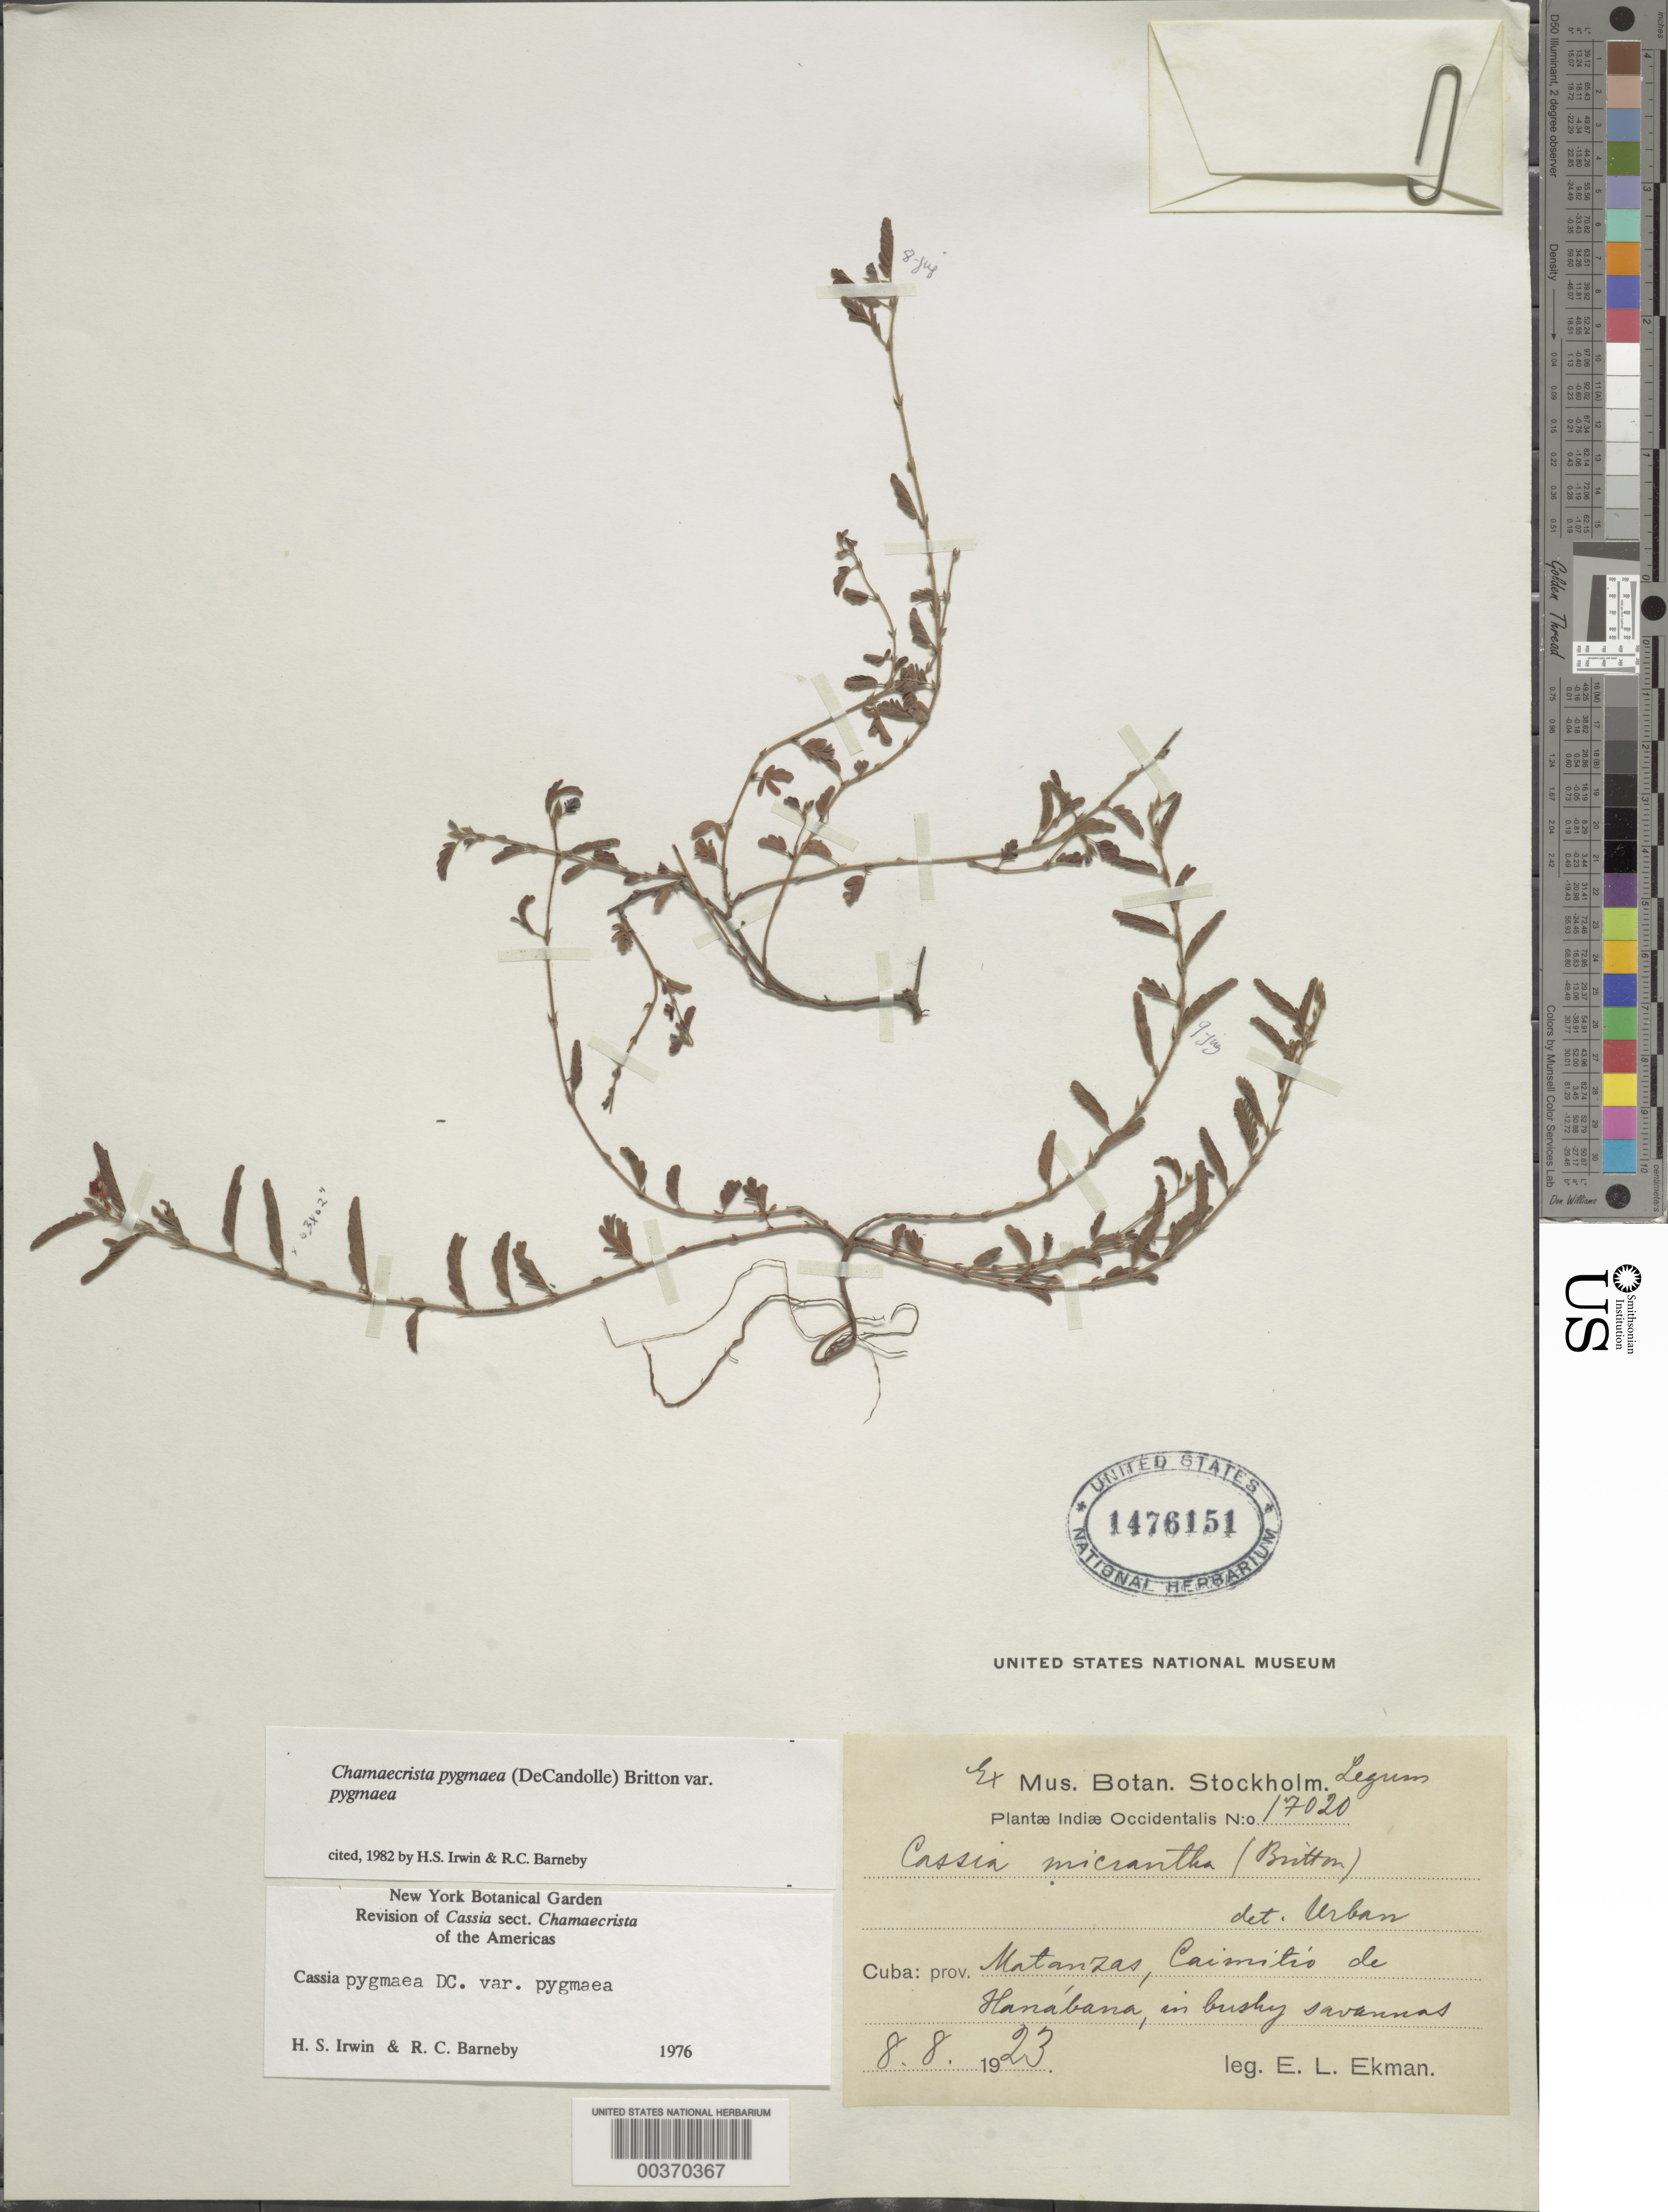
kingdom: Plantae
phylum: Tracheophyta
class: Magnoliopsida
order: Fabales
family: Fabaceae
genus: Chamaecrista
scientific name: Chamaecrista pygmaea var. pygmaea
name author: Britton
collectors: E. L. Ekman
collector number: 17020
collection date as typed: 08 Aug 1923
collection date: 1923-08-08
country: Cuba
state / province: Matanzas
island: Greater Antilles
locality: Caimitio de hanabana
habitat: Savannas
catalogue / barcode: US 1476151